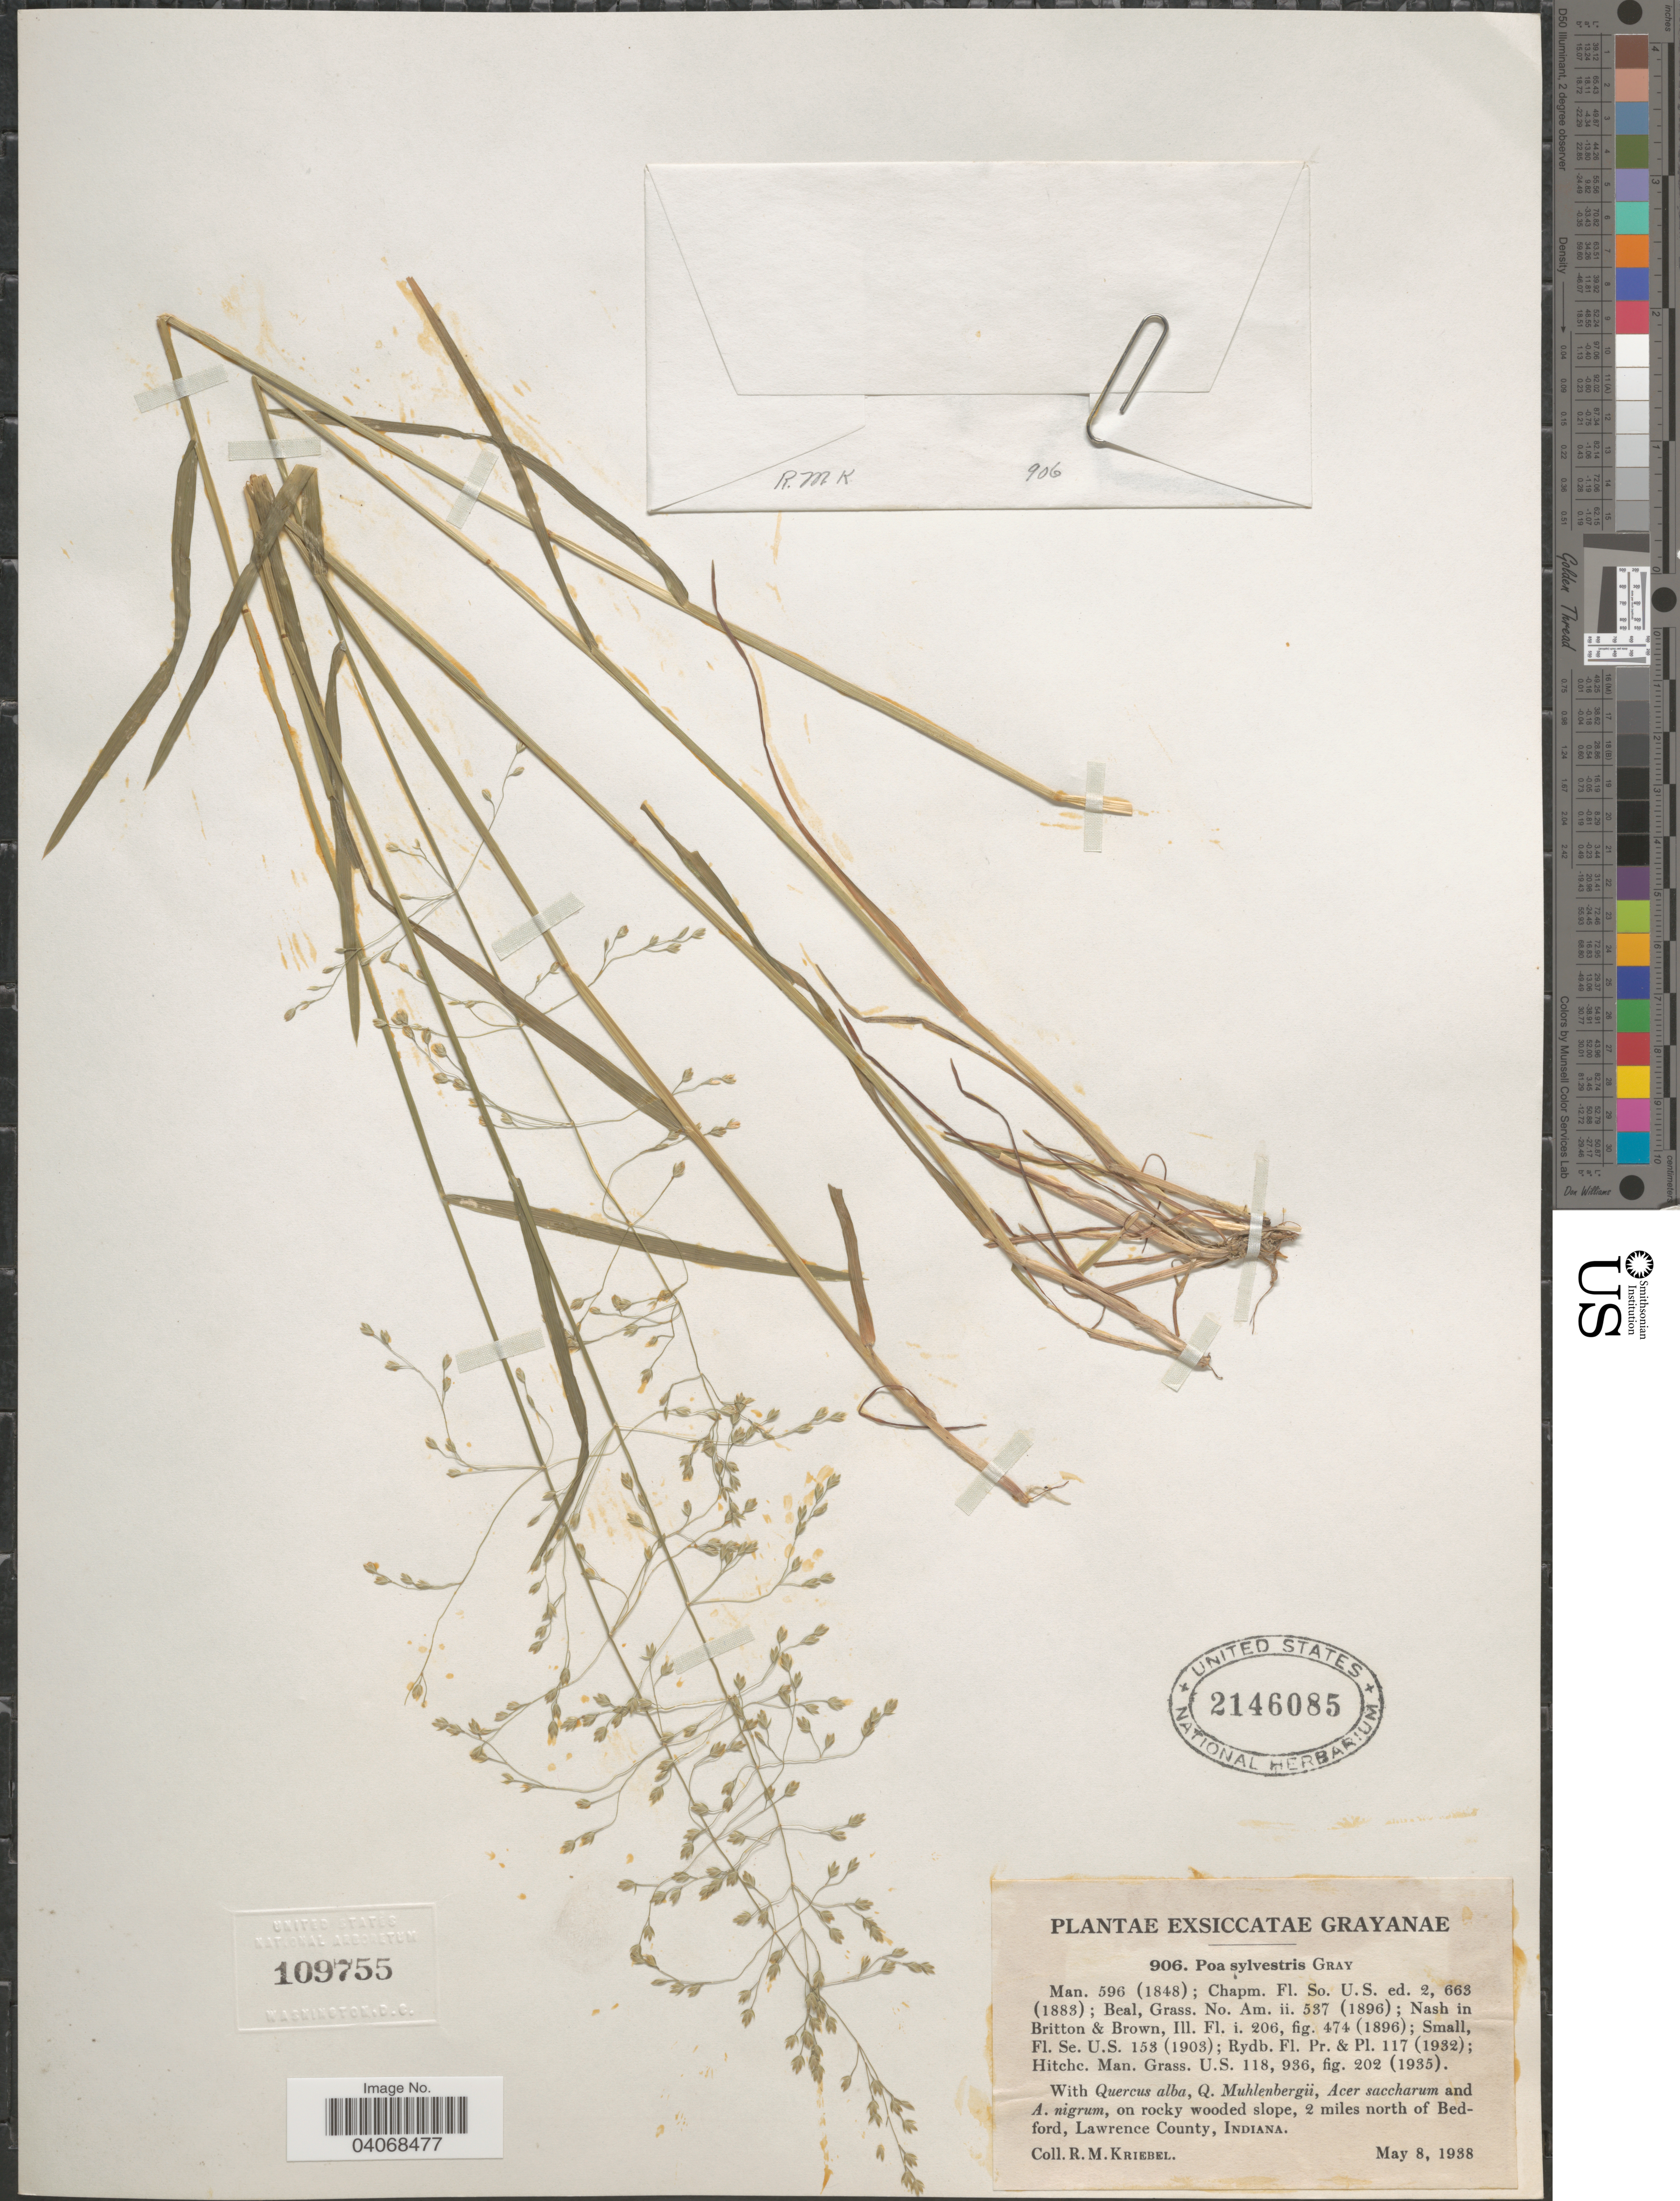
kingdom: Plantae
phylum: Tracheophyta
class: Liliopsida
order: Poales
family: Poaceae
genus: Poa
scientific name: Poa sylvestris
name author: A. Gray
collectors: R. M. Kriebel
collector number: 906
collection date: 1938-05-08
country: United States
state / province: Indiana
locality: On rocky wooded slope, 2 miles north of Bedford, Lawrence County.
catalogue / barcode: US 2146085